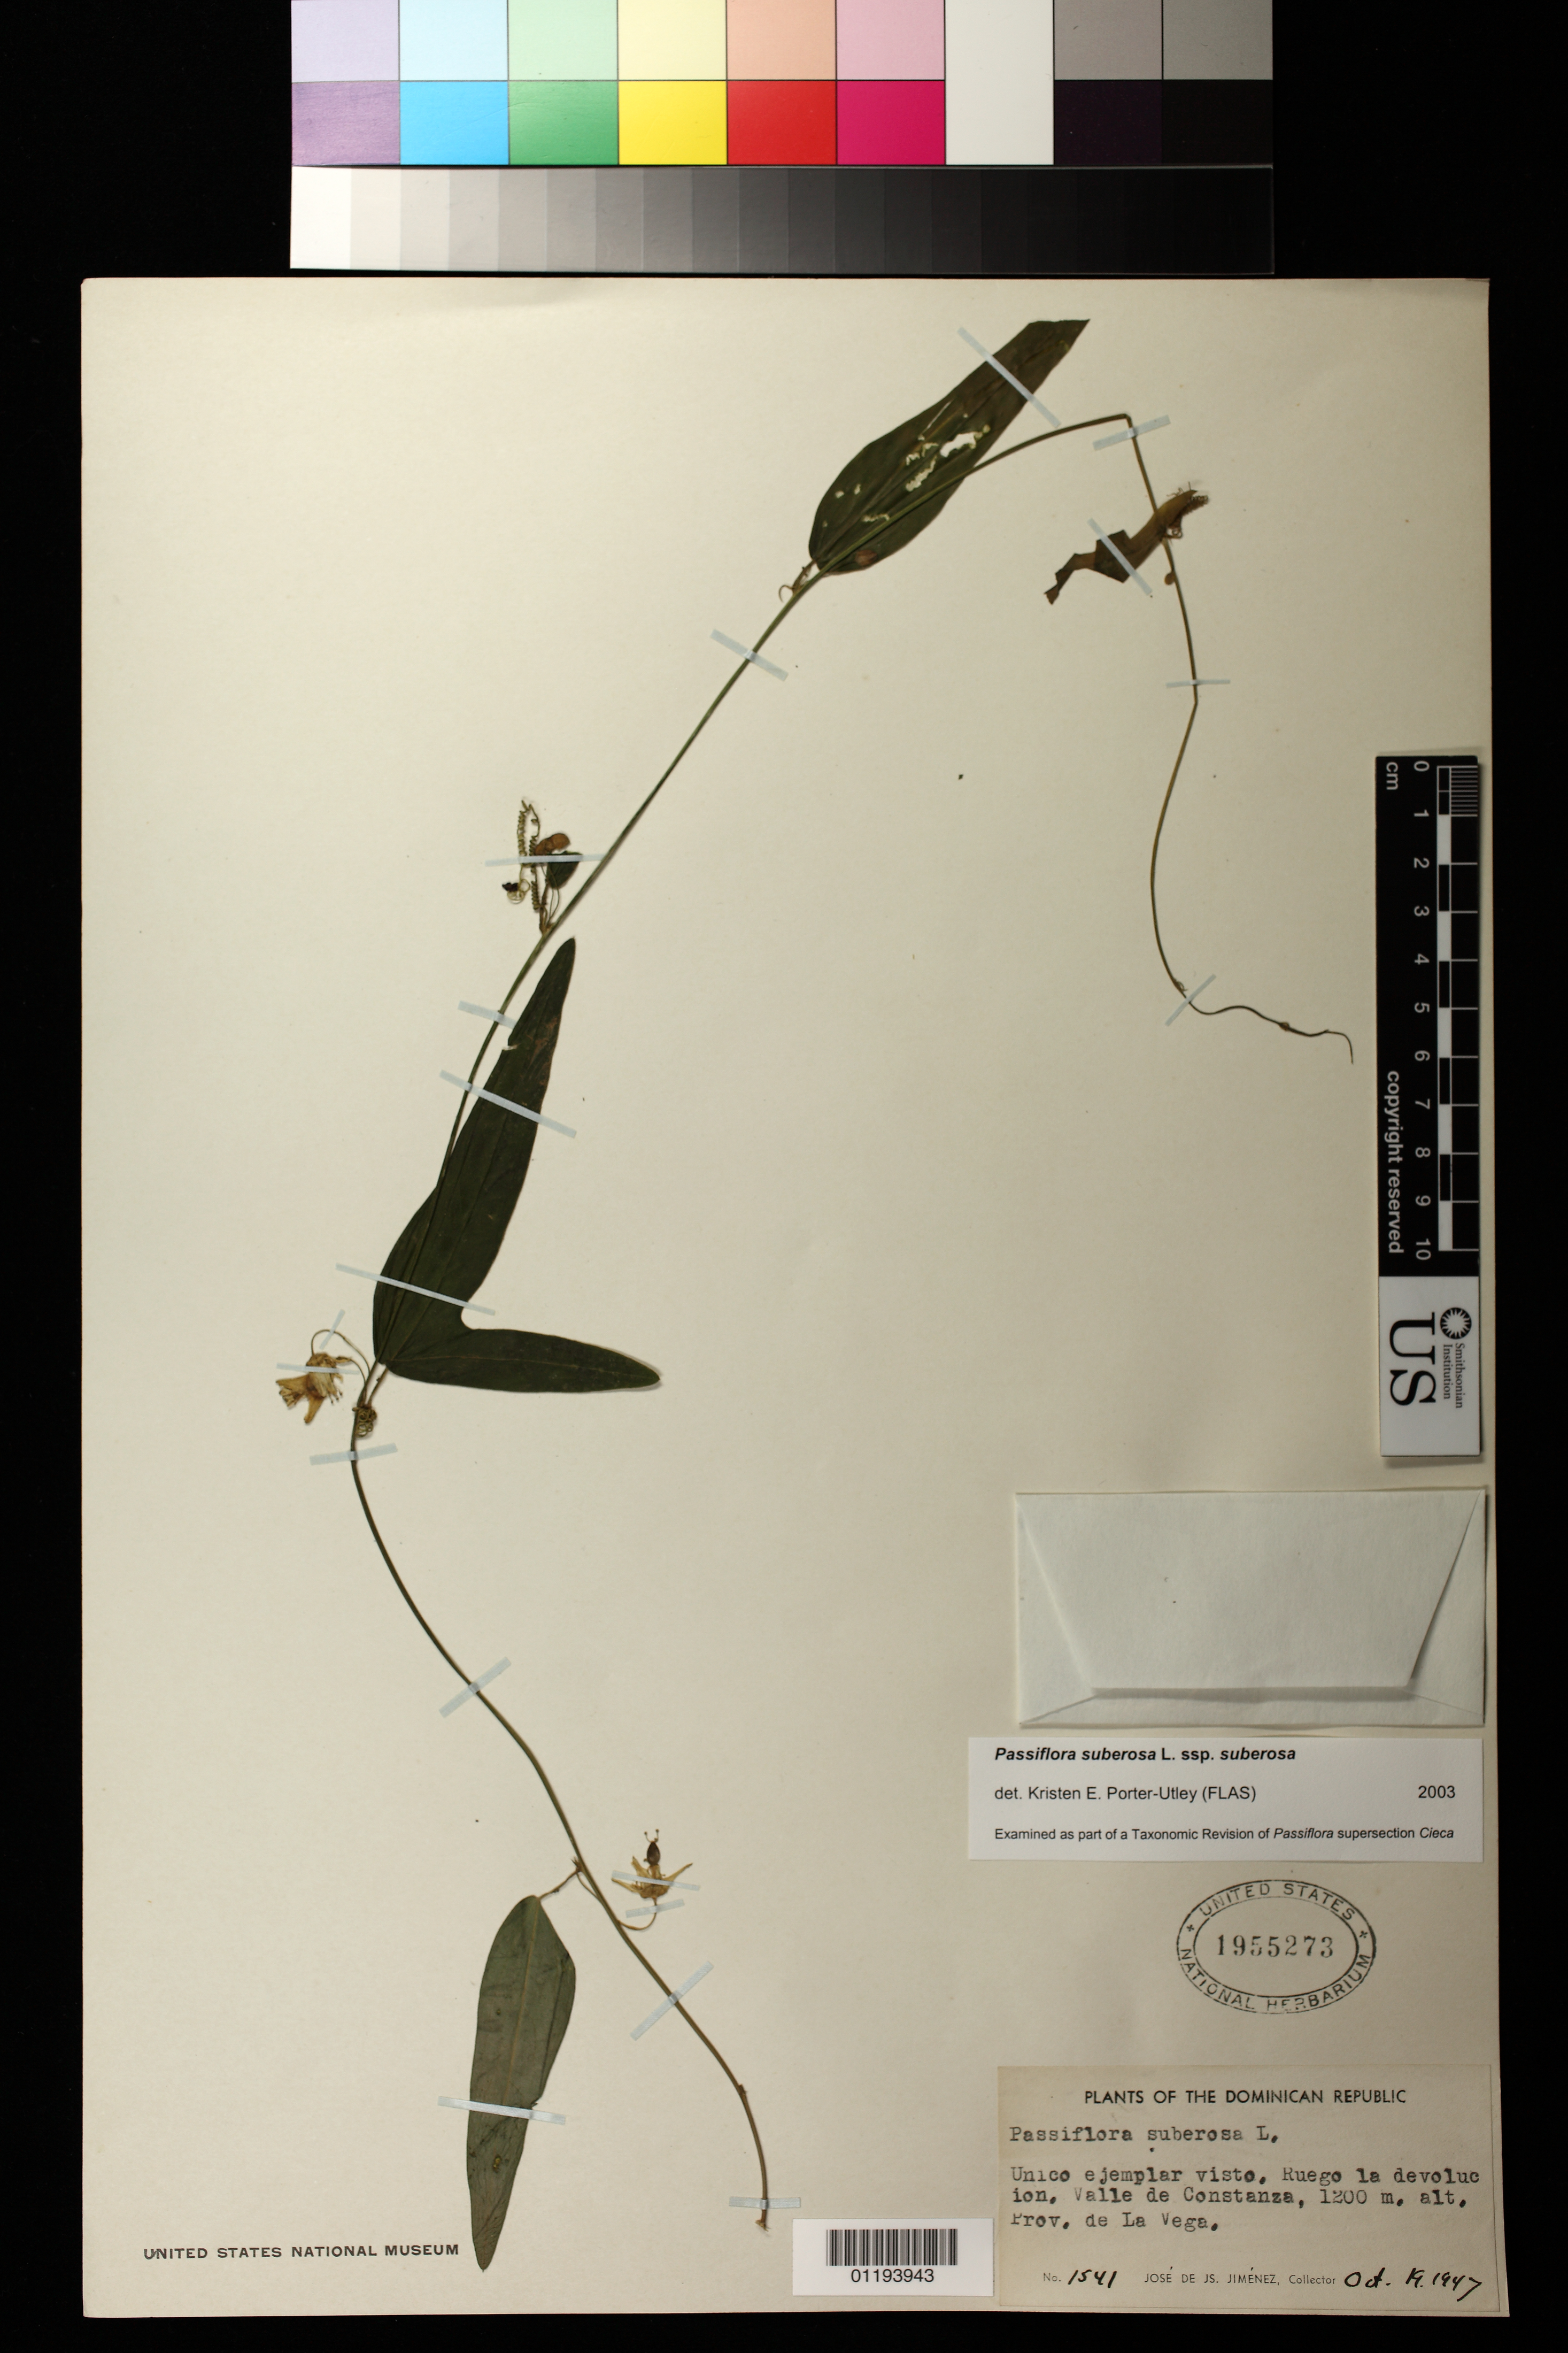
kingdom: Plantae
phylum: Tracheophyta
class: Magnoliopsida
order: Malpighiales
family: Passifloraceae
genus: Passiflora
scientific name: Passiflora suberosa subsp. suberosa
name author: L.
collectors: J. J. Jiménez Almonte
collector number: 1541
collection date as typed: Oct 19 1947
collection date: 1947-10-19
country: Dominican Republic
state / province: La Vega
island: Hispaniola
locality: Unico ejemplar visto, Ruego la devolucion, Valle de Constanza, Prov. de La Vega.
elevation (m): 1200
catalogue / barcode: US 1955273